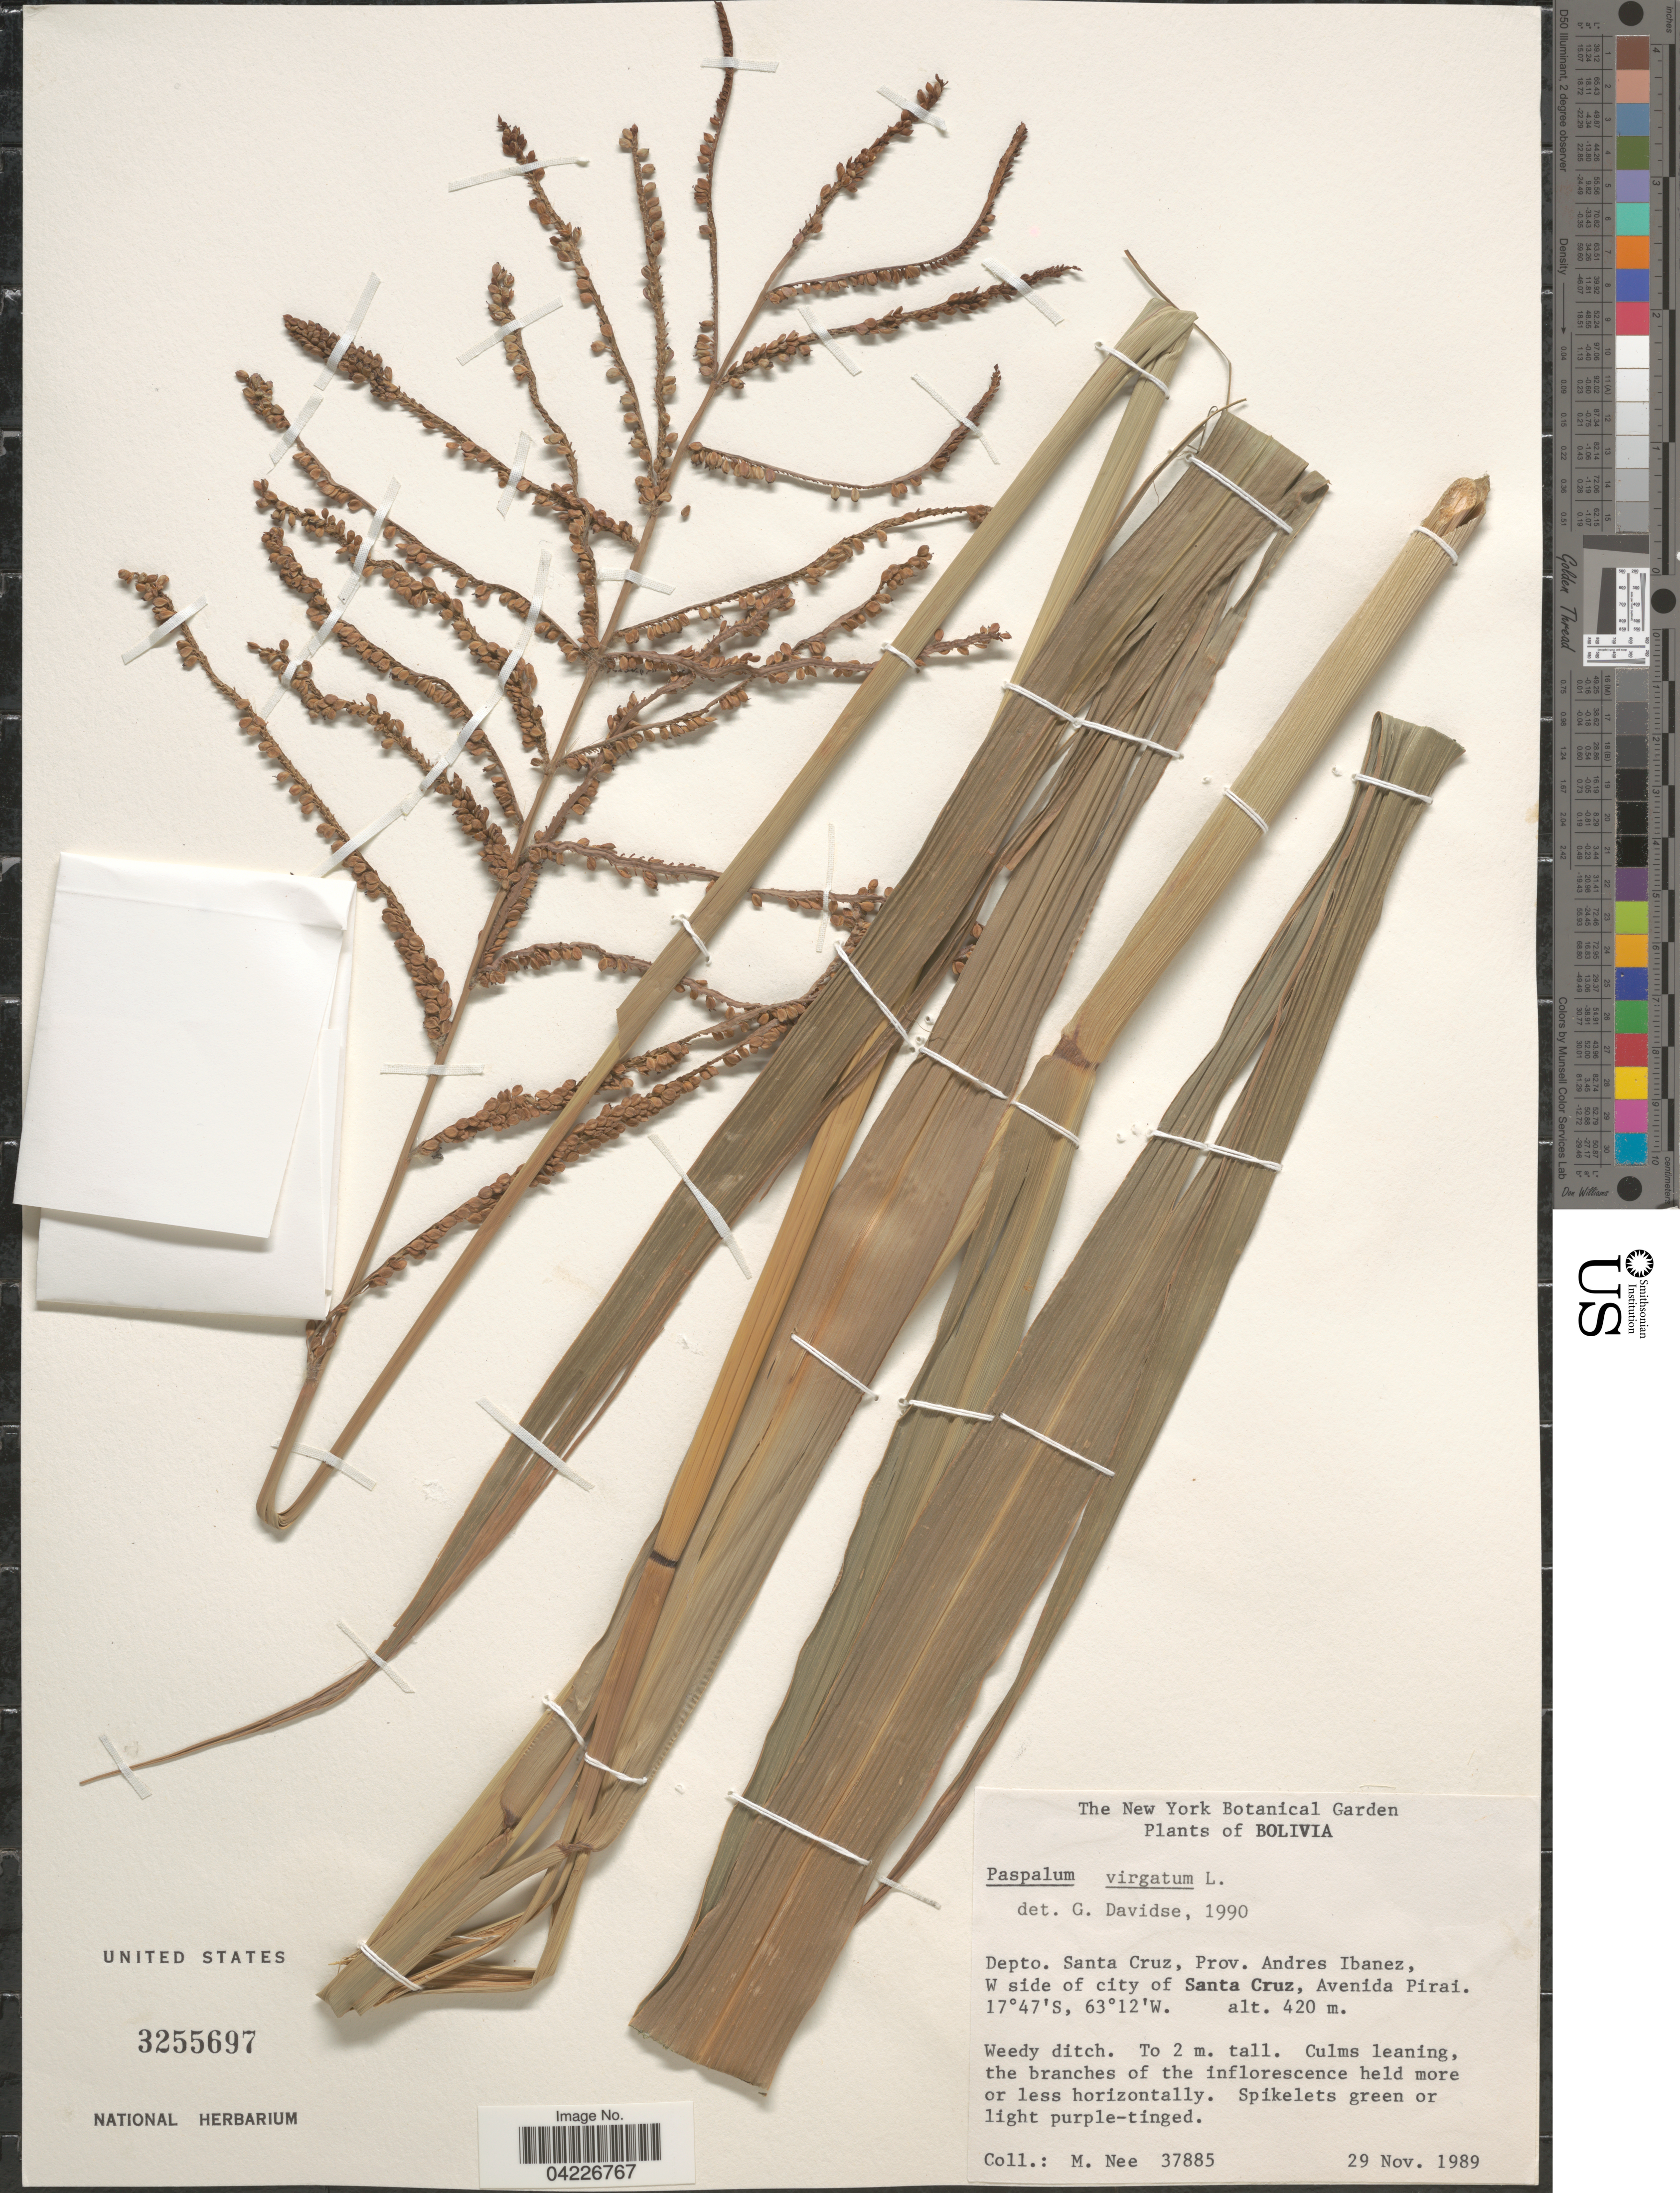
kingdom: Plantae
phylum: Tracheophyta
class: Liliopsida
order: Poales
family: Poaceae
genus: Paspalum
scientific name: Paspalum virgatum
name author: L.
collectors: M. Nee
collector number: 37885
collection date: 1989-11-29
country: Bolivia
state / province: Santa Cruz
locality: Depto. Santa Cruz, Prov. Andres Ibanez, W side of city of Santa Cruz, Avenida Pirai.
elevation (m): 420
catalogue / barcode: US 3255697